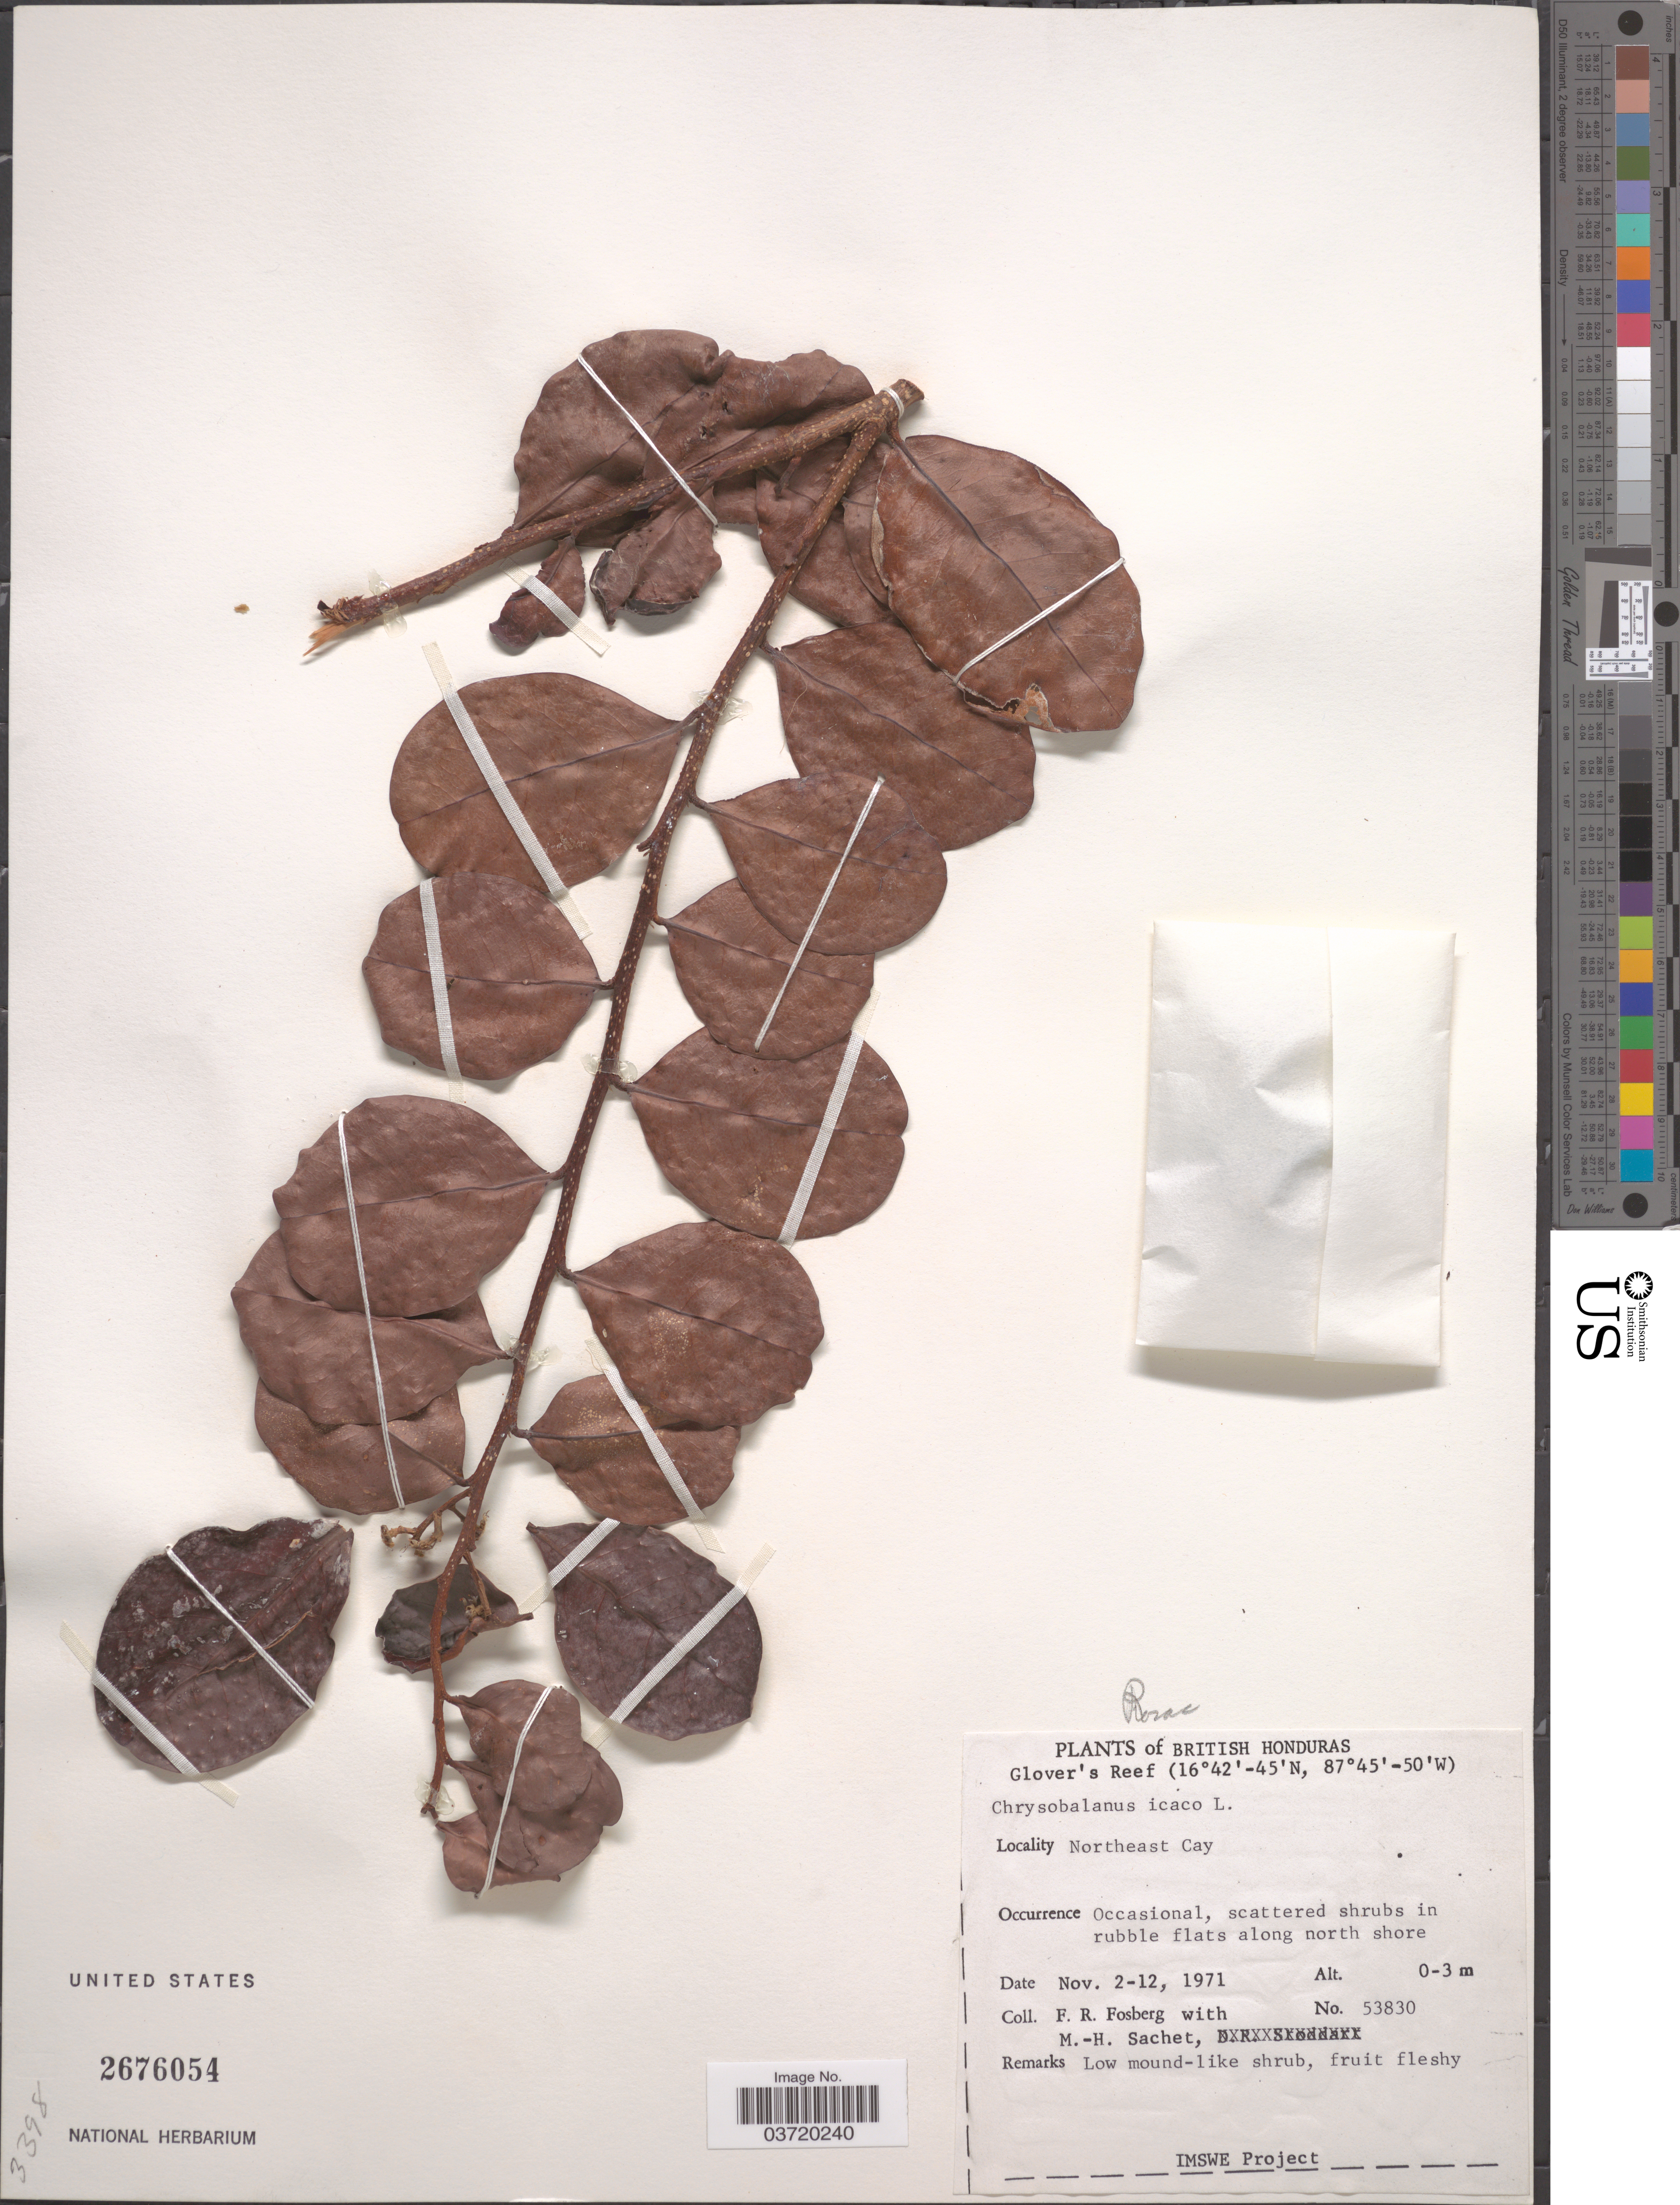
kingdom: Plantae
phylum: Tracheophyta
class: Magnoliopsida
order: Malpighiales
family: Chrysobalanaceae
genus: Chrysobalanus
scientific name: Chrysobalanus icaco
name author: L.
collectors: F. R. Fosberg & M.-H. Sachet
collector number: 53830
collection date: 1971-11-02/1971-11-12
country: Belize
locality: British Honduras. Glover's Reef. Northeast Cay.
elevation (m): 0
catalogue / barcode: US 2676054